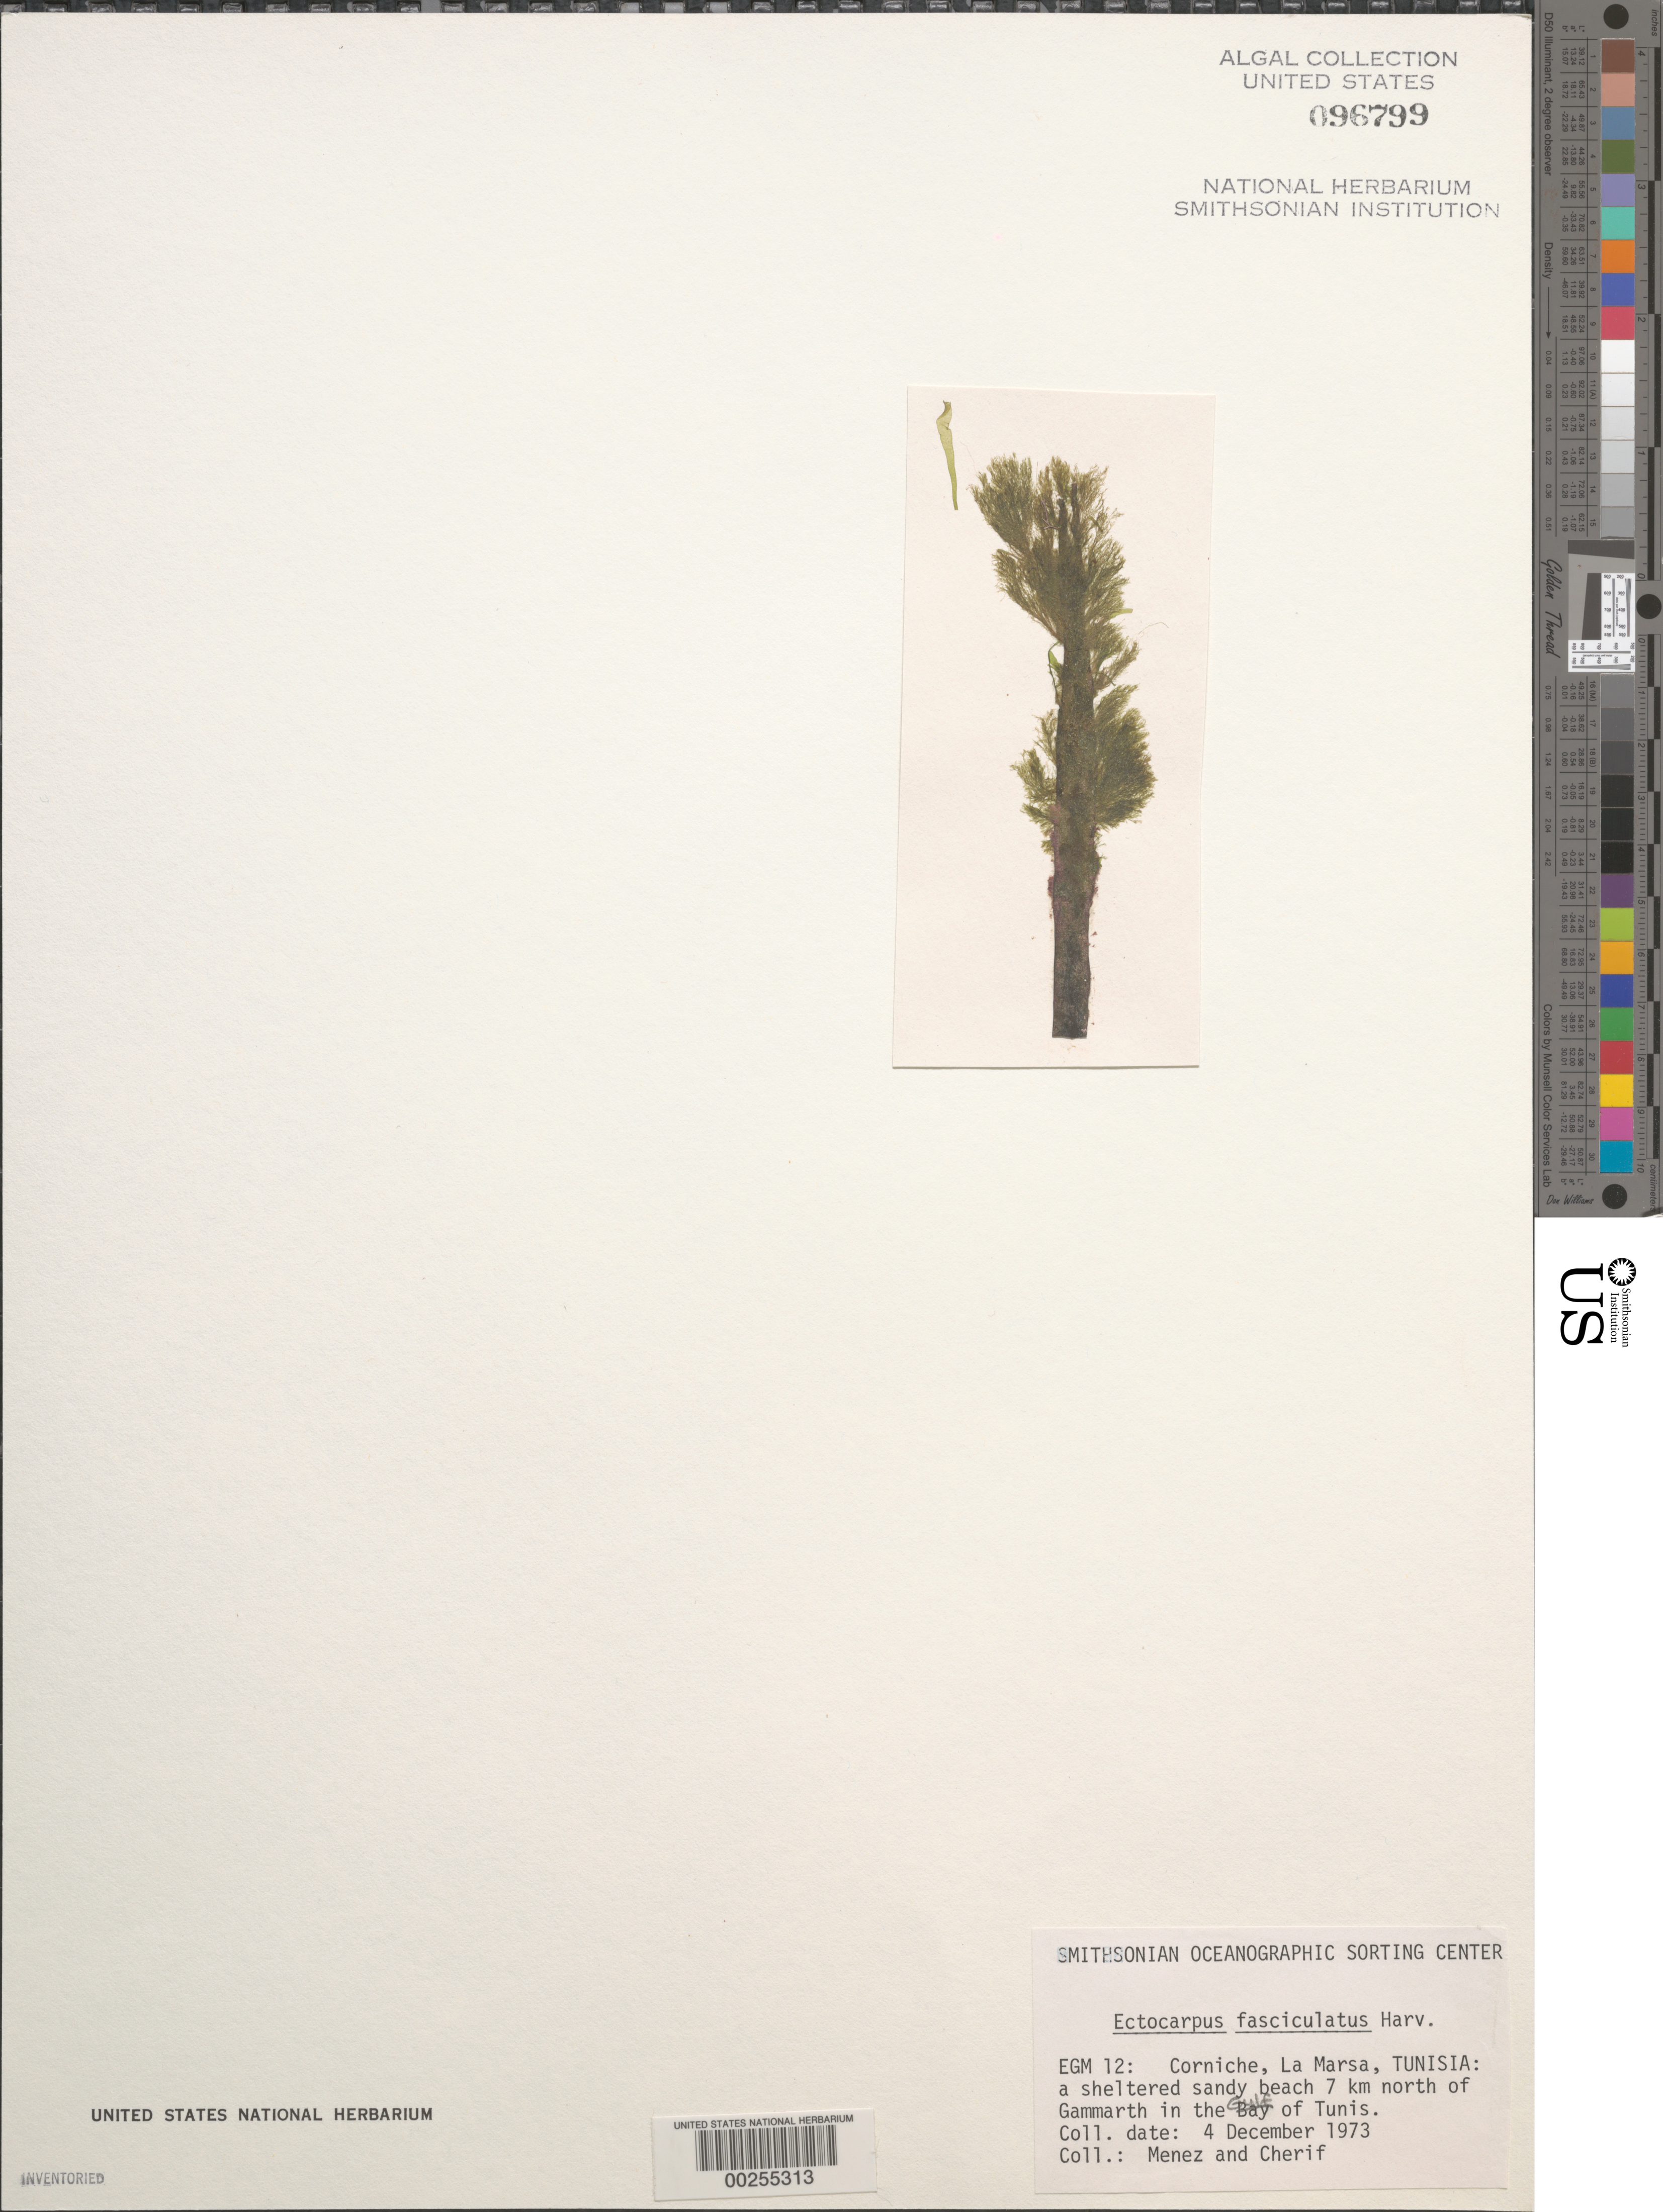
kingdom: Chromista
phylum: Ochrophyta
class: Phaeophyceae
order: Ectocarpales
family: Ectocarpaceae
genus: Ectocarpus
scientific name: Ectocarpus fasciculatus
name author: Harv.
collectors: Meñez & -. Cherif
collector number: EGM 12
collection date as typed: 04 Dec 1973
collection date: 1973-12-04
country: Tunisia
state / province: Tunis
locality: Corniche, la marsa, seven km north of gammarth, gulf of tunis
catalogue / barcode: US 96799